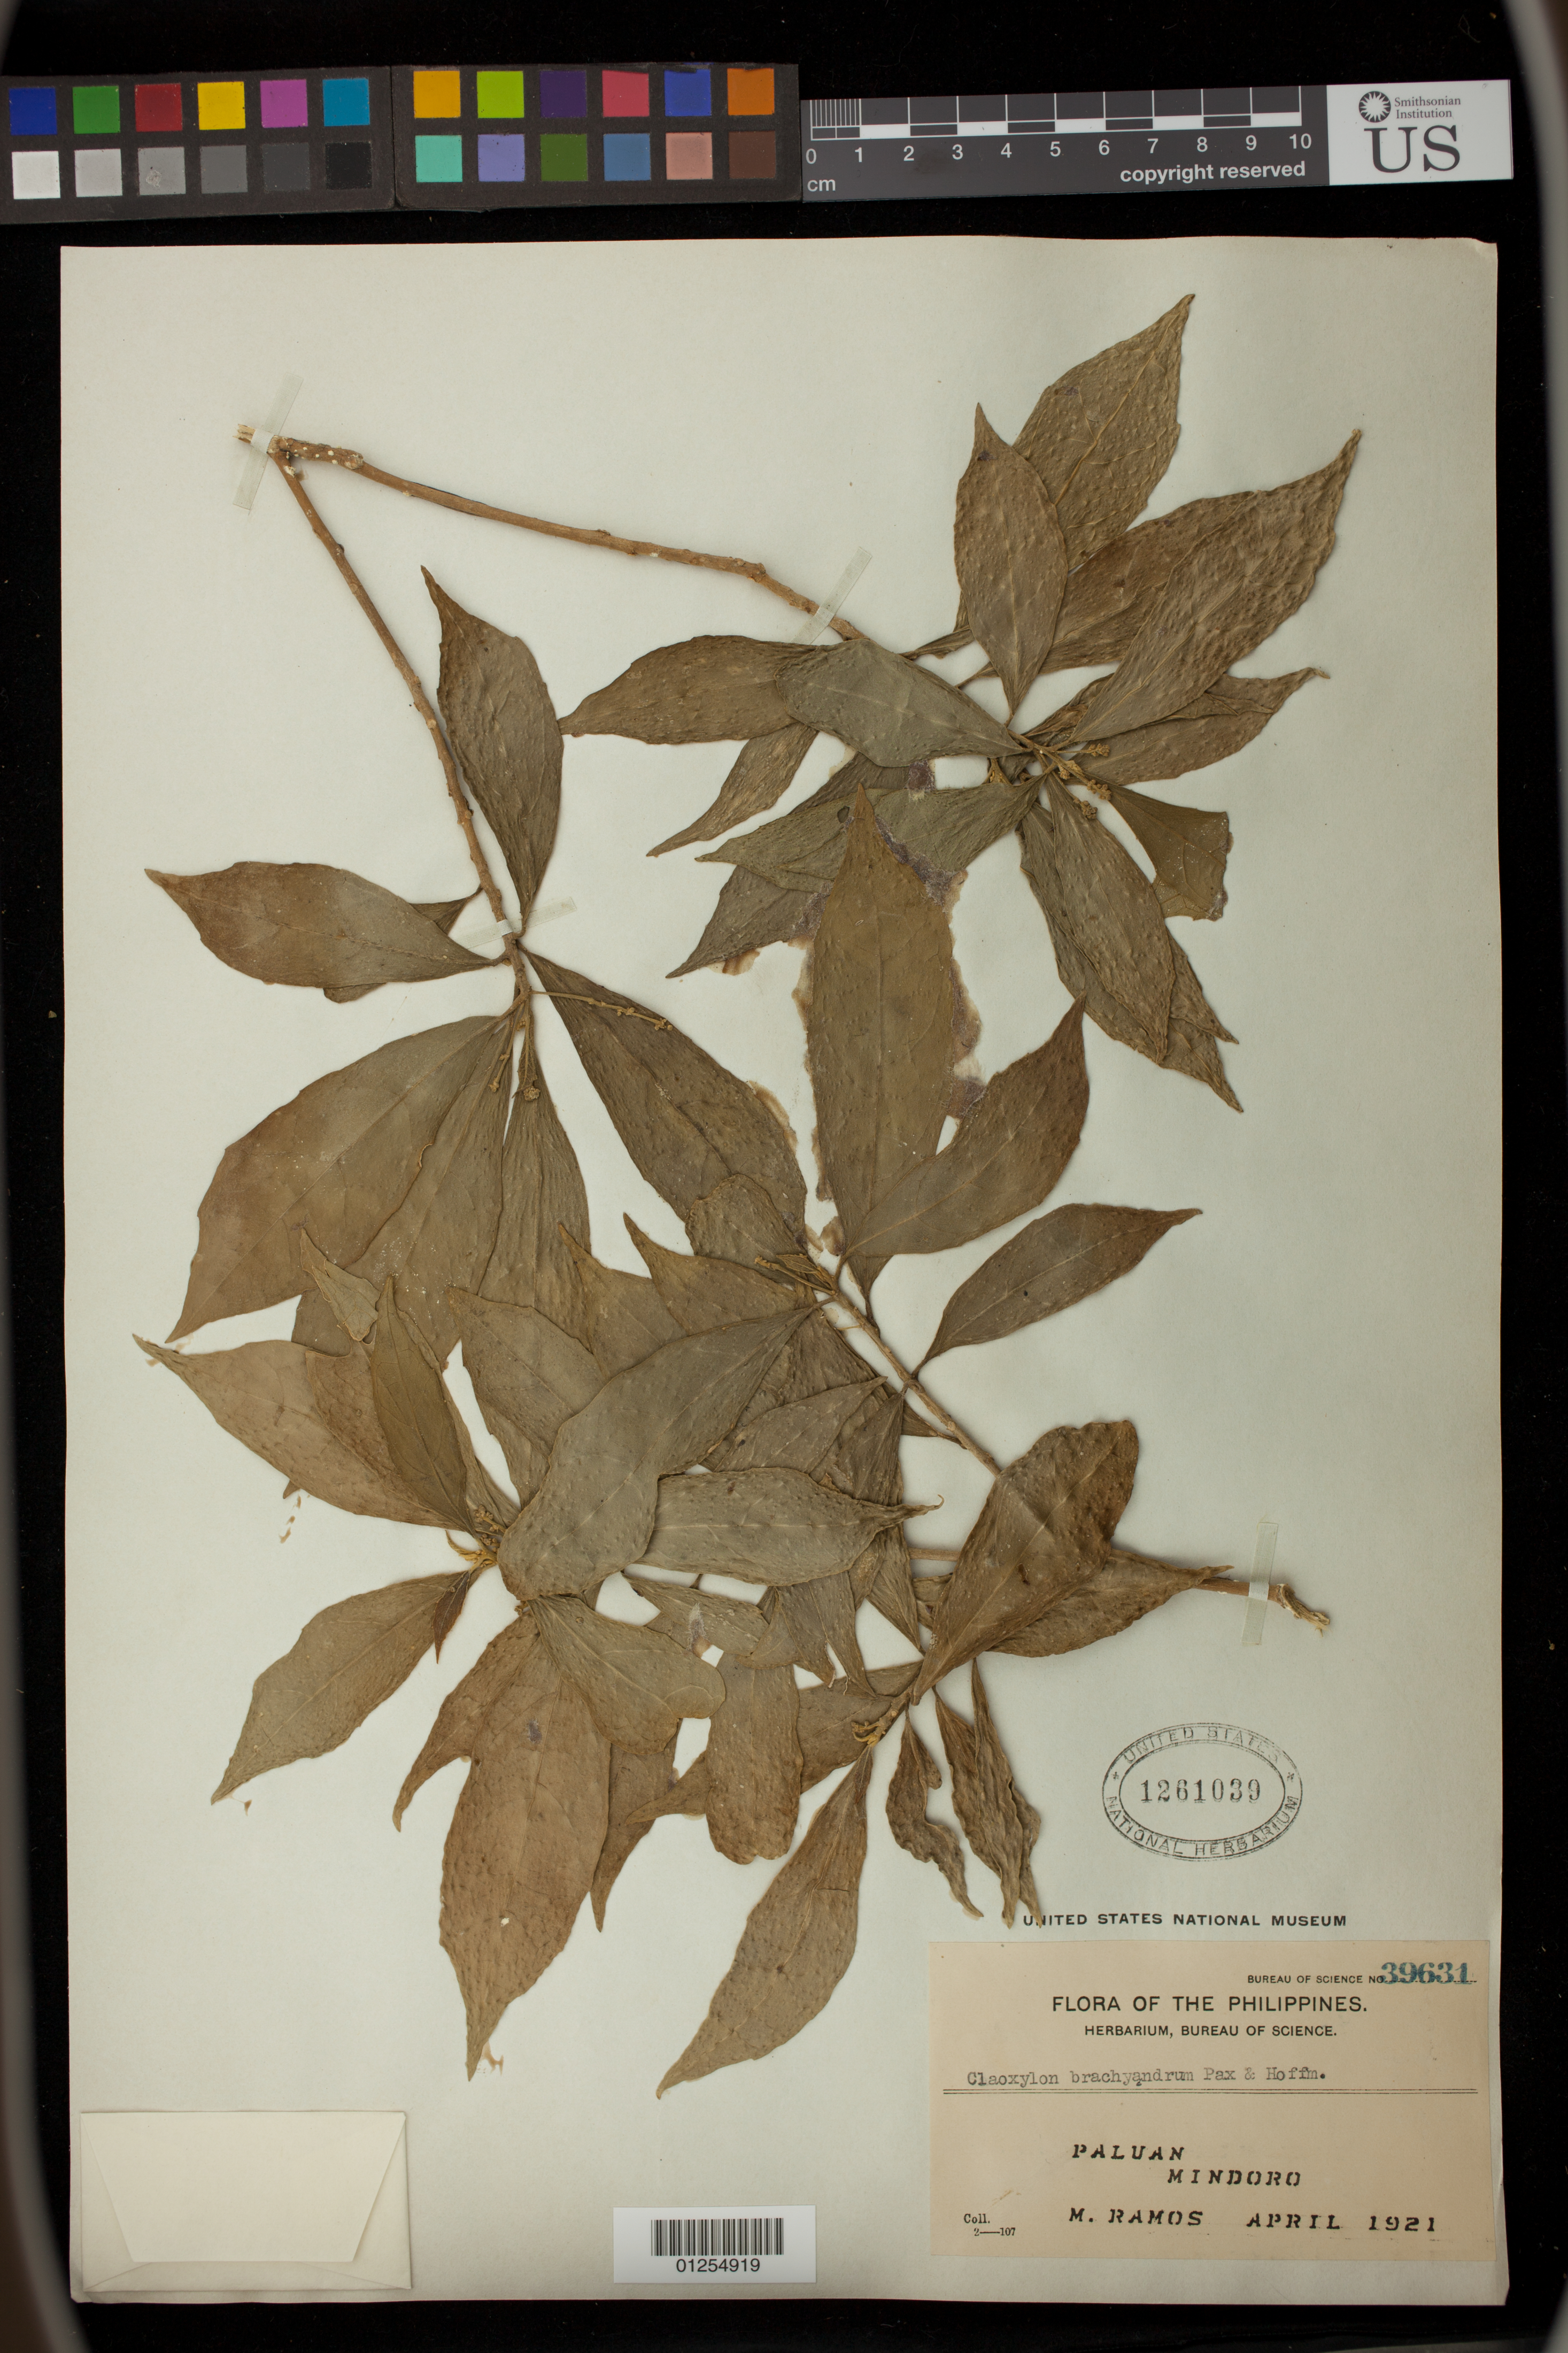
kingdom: Plantae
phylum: Tracheophyta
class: Magnoliopsida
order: Malpighiales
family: Euphorbiaceae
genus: Claoxylon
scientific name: Claoxylon brachyandrum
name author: Pax & K. Hoffm.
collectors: M. Ramos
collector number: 39631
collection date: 1921-04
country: Philippines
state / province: Mimaropa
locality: Paluan Mindoro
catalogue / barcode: US 1261039